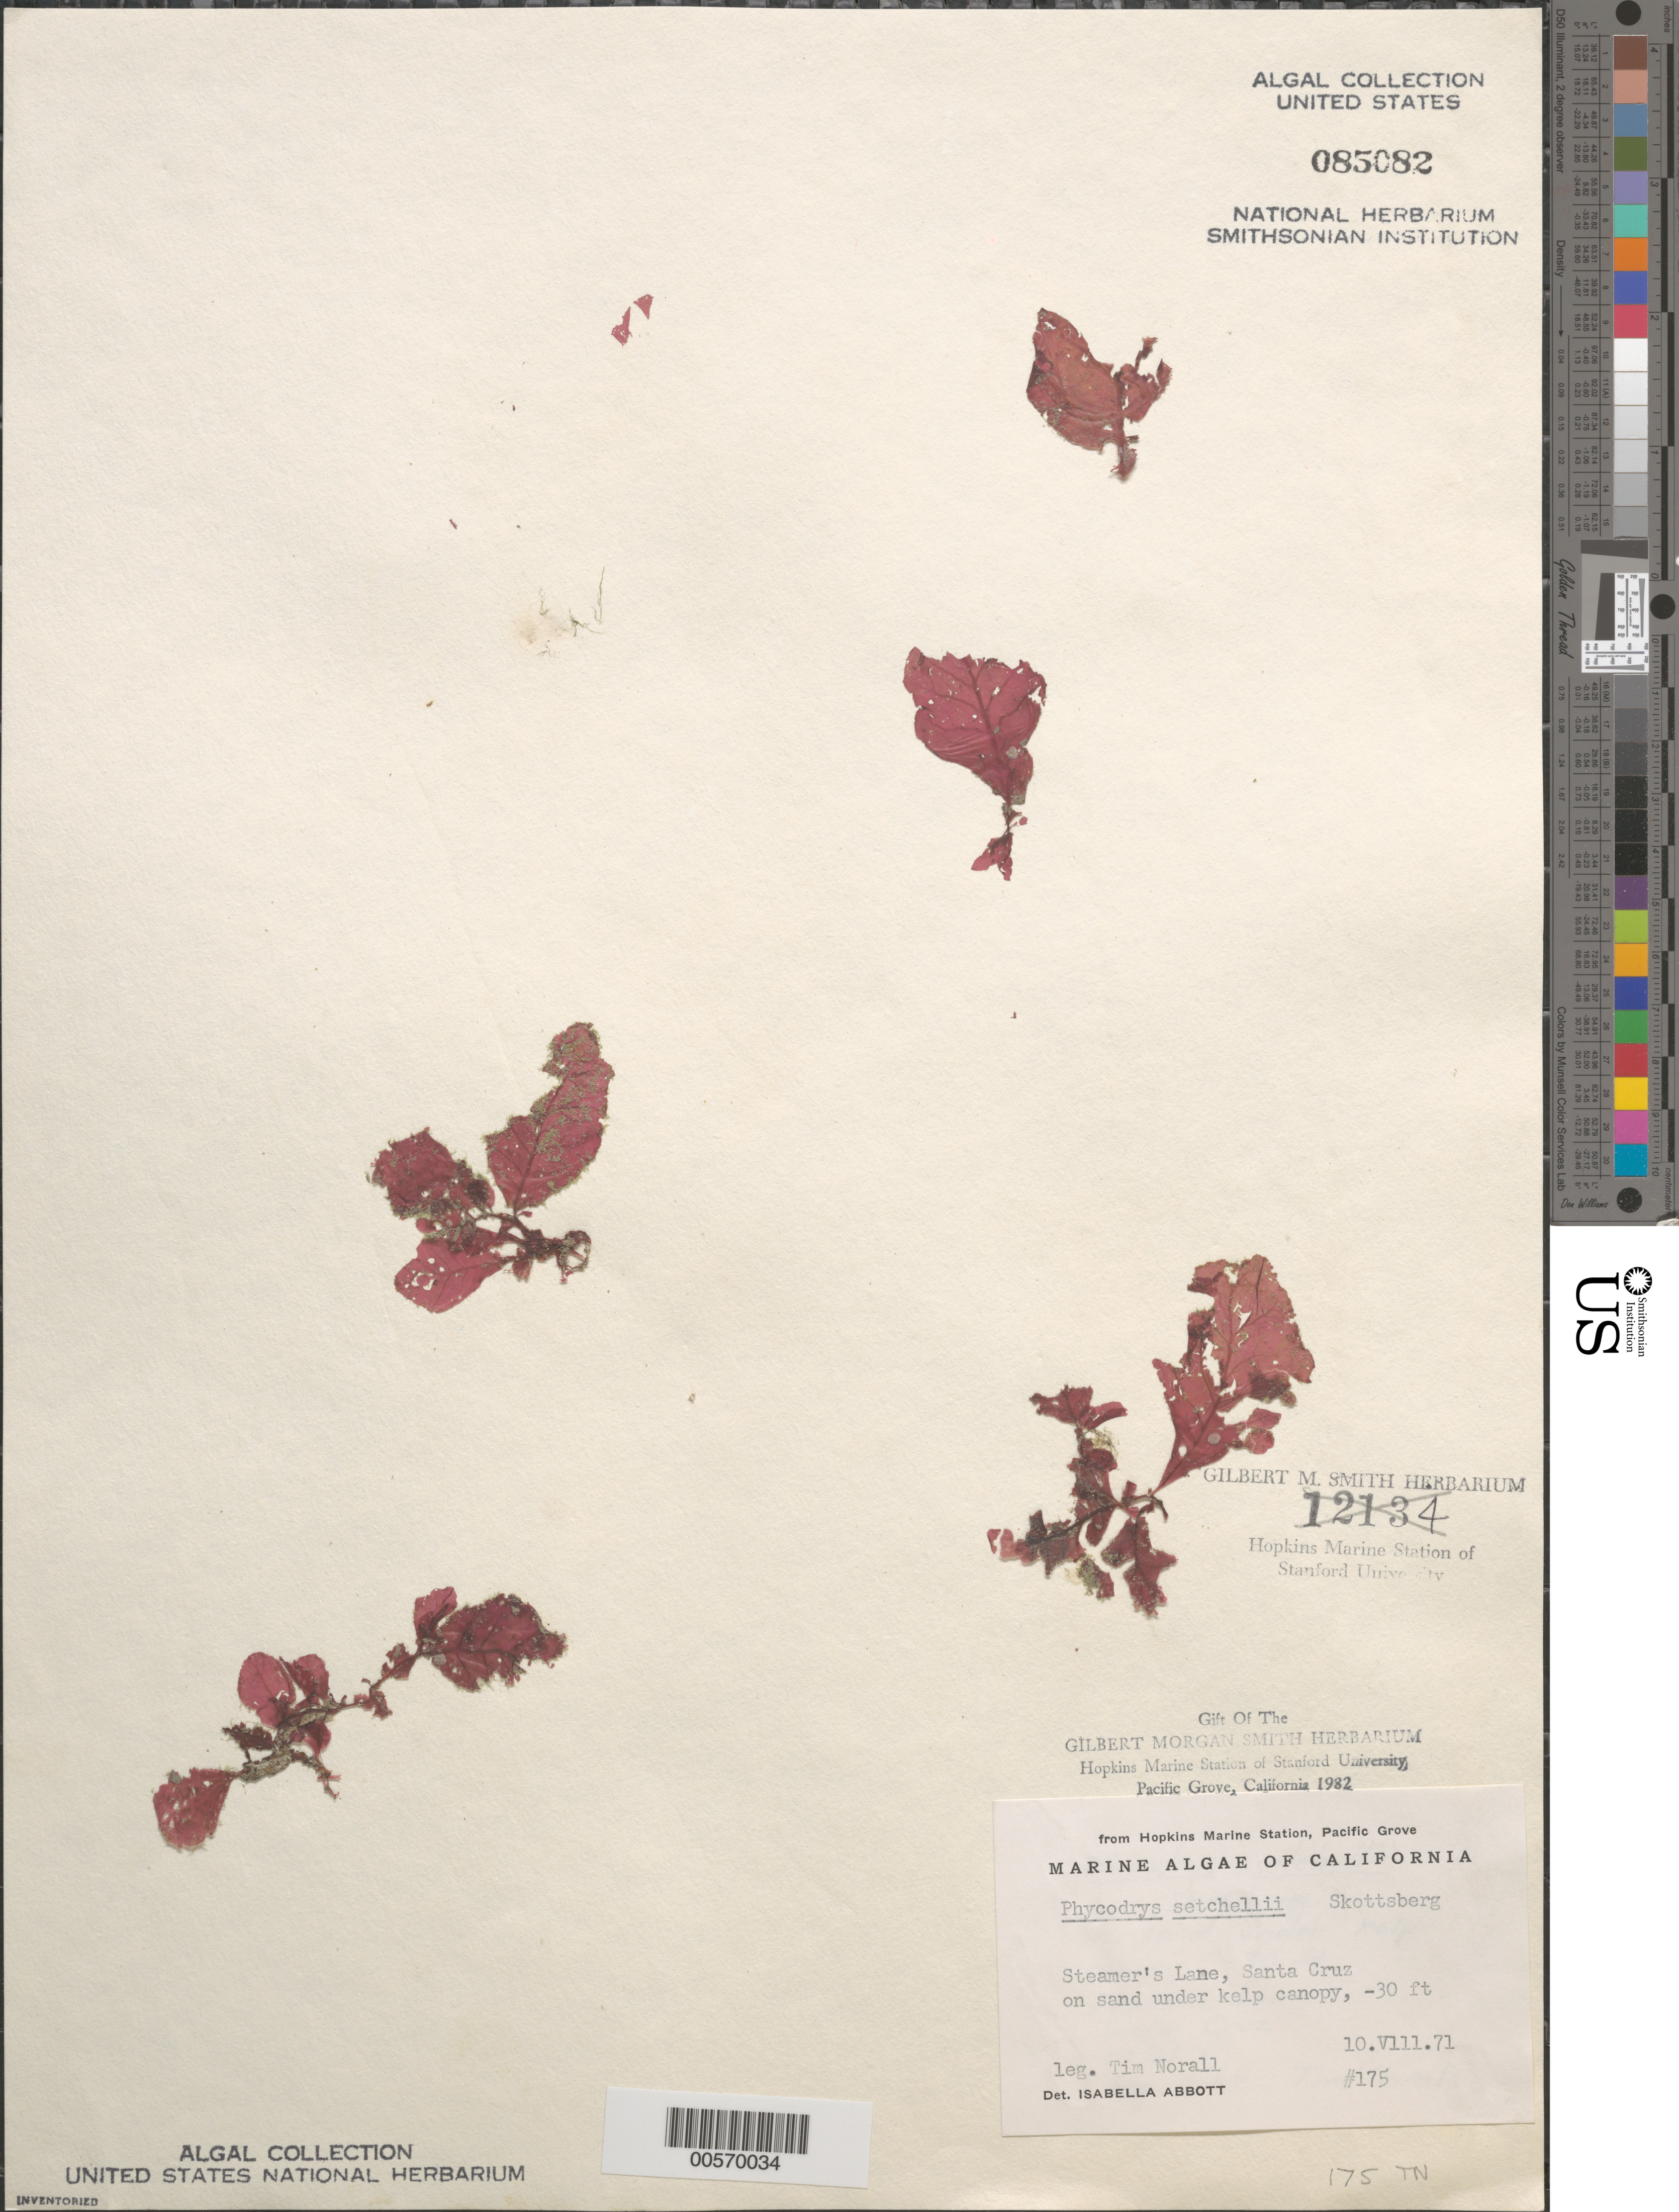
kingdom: Plantae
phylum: Rhodophyta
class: Florideophyceae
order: Ceramiales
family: Delesseriaceae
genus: Phycodrys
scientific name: Phycodrys setchellii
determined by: Abbott, Isabella A.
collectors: T. Norall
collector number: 175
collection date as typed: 10 Aug 1971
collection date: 1971-08-10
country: United States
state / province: California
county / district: Santa Cruz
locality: Steamer's Lane, Santa Cruz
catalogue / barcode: US 85082